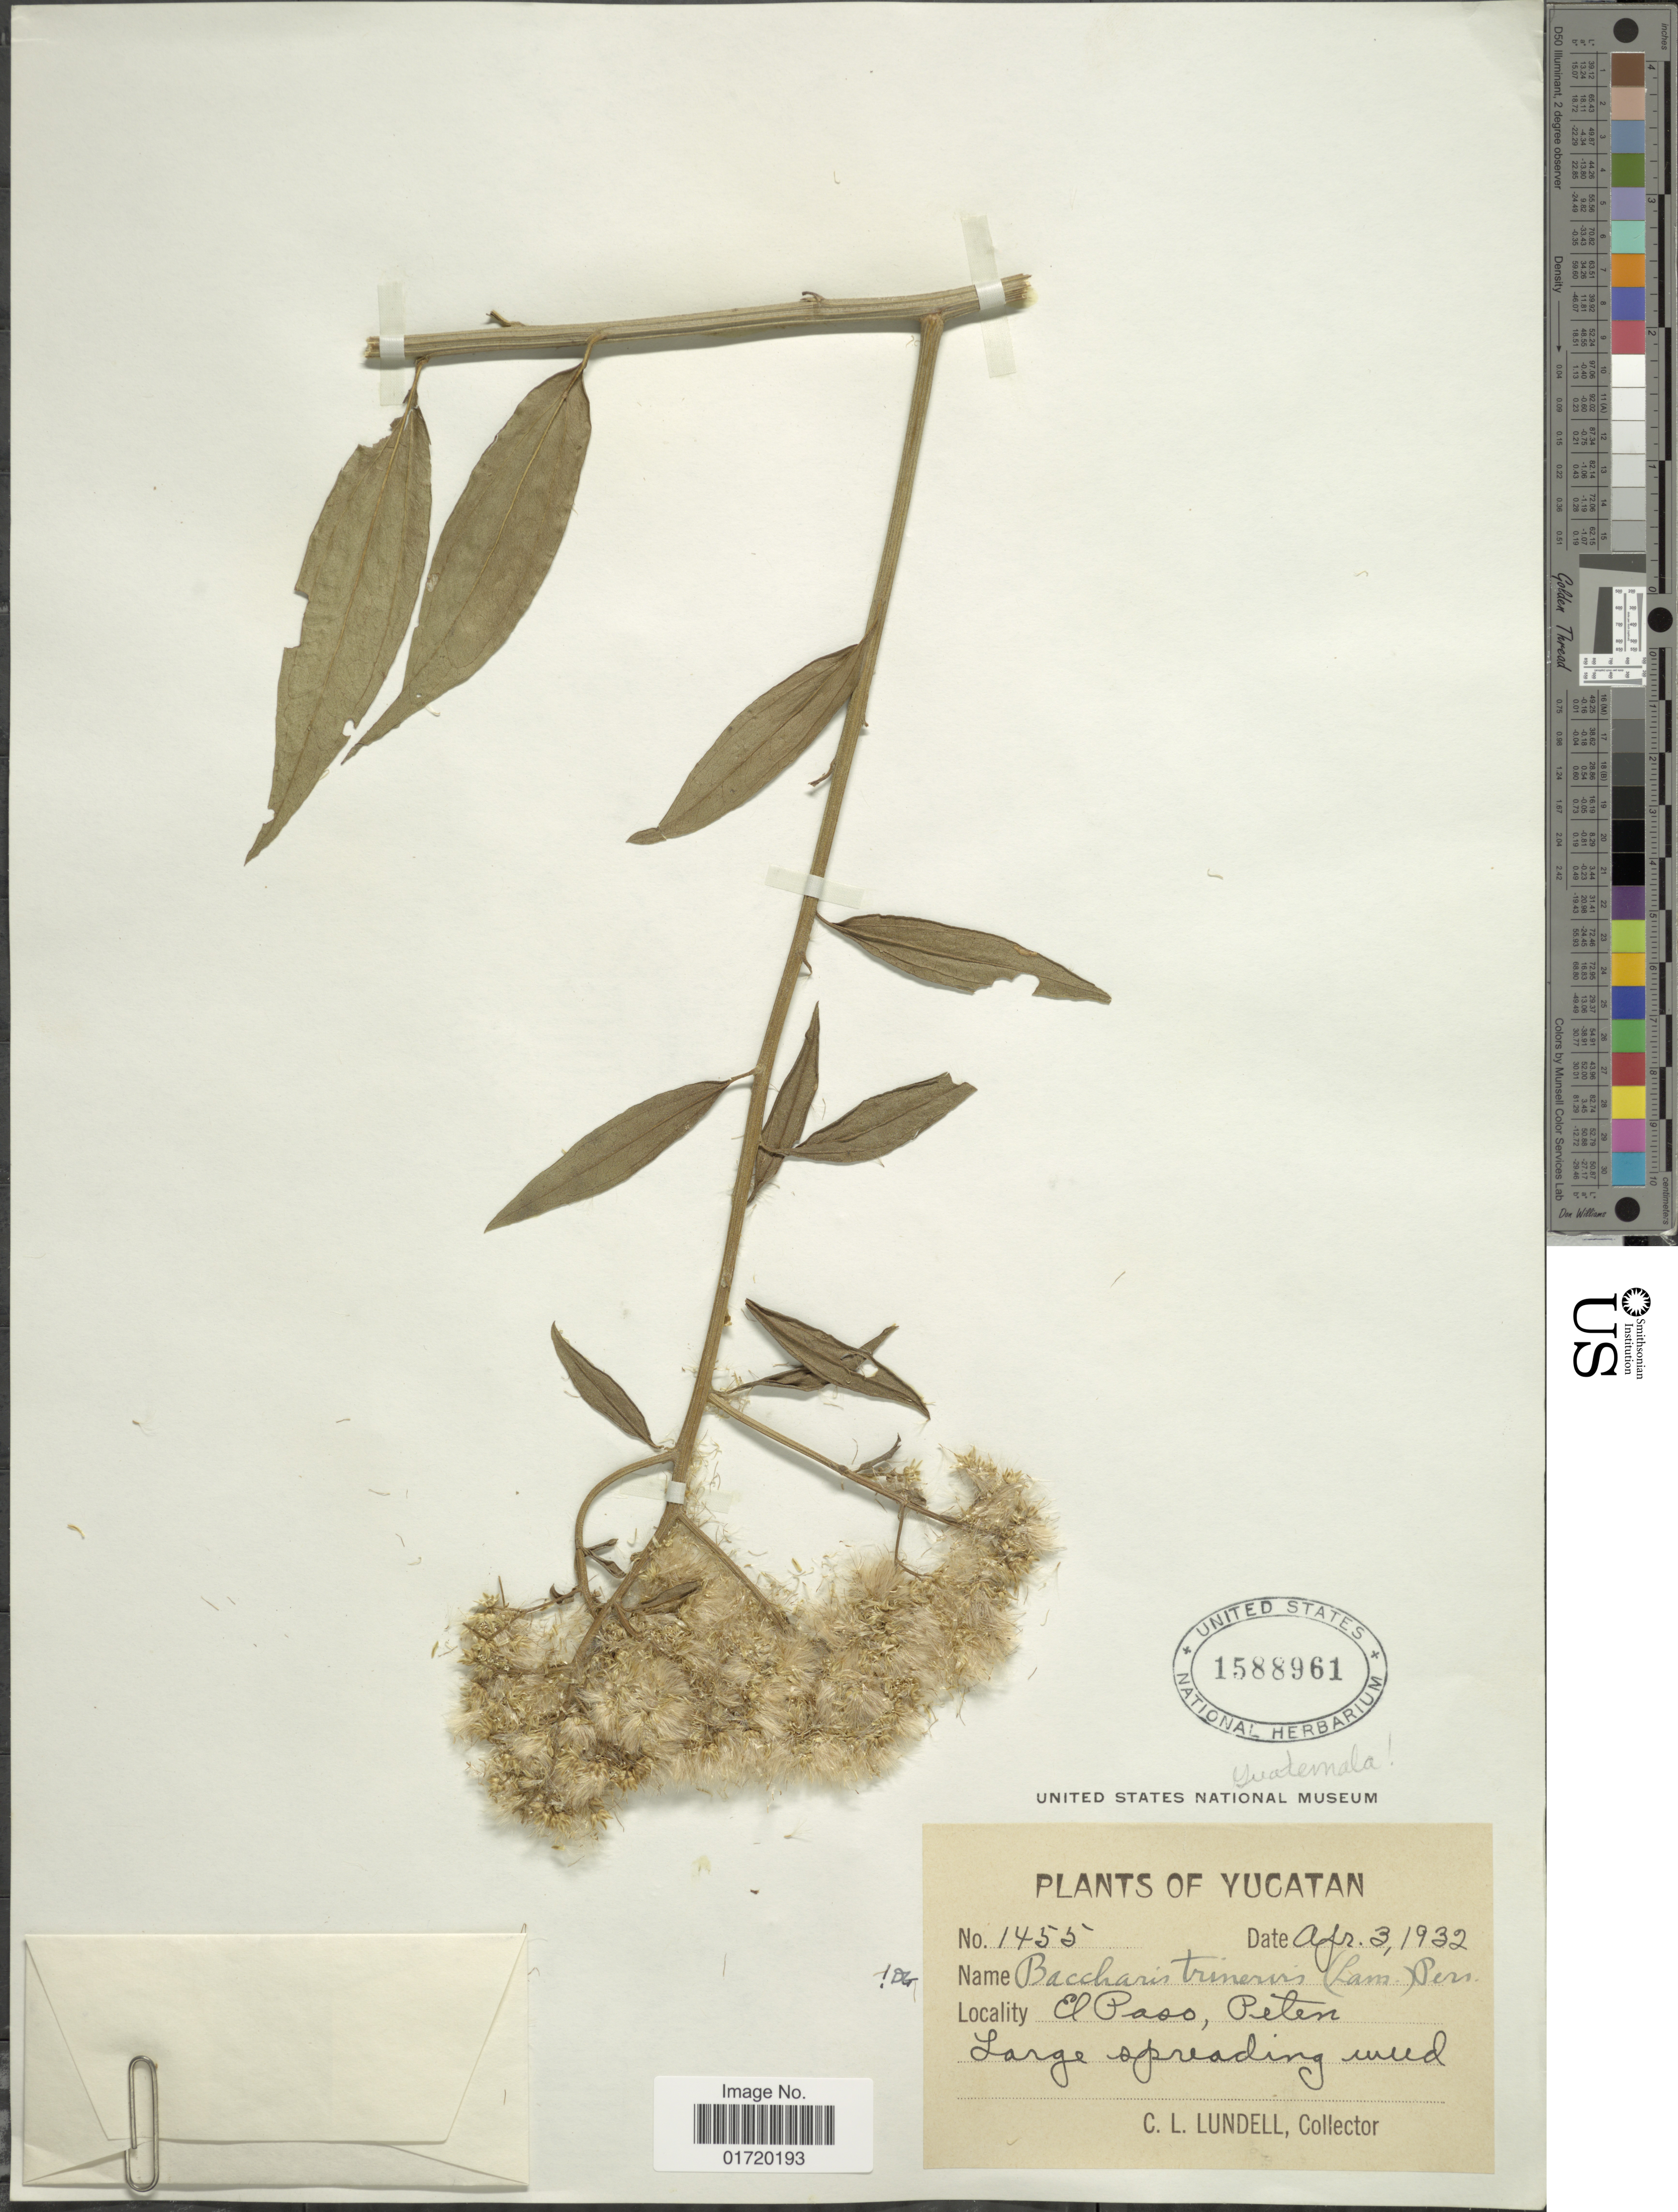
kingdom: Plantae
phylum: Tracheophyta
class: Magnoliopsida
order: Asterales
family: Asteraceae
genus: Baccharis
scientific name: Baccharis trinervis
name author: (Lam.) Pers.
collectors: C. L. Lundell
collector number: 1455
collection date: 1932-04-03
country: Guatemala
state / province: El Petén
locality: Yucatan, El Paso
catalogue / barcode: US 1588961